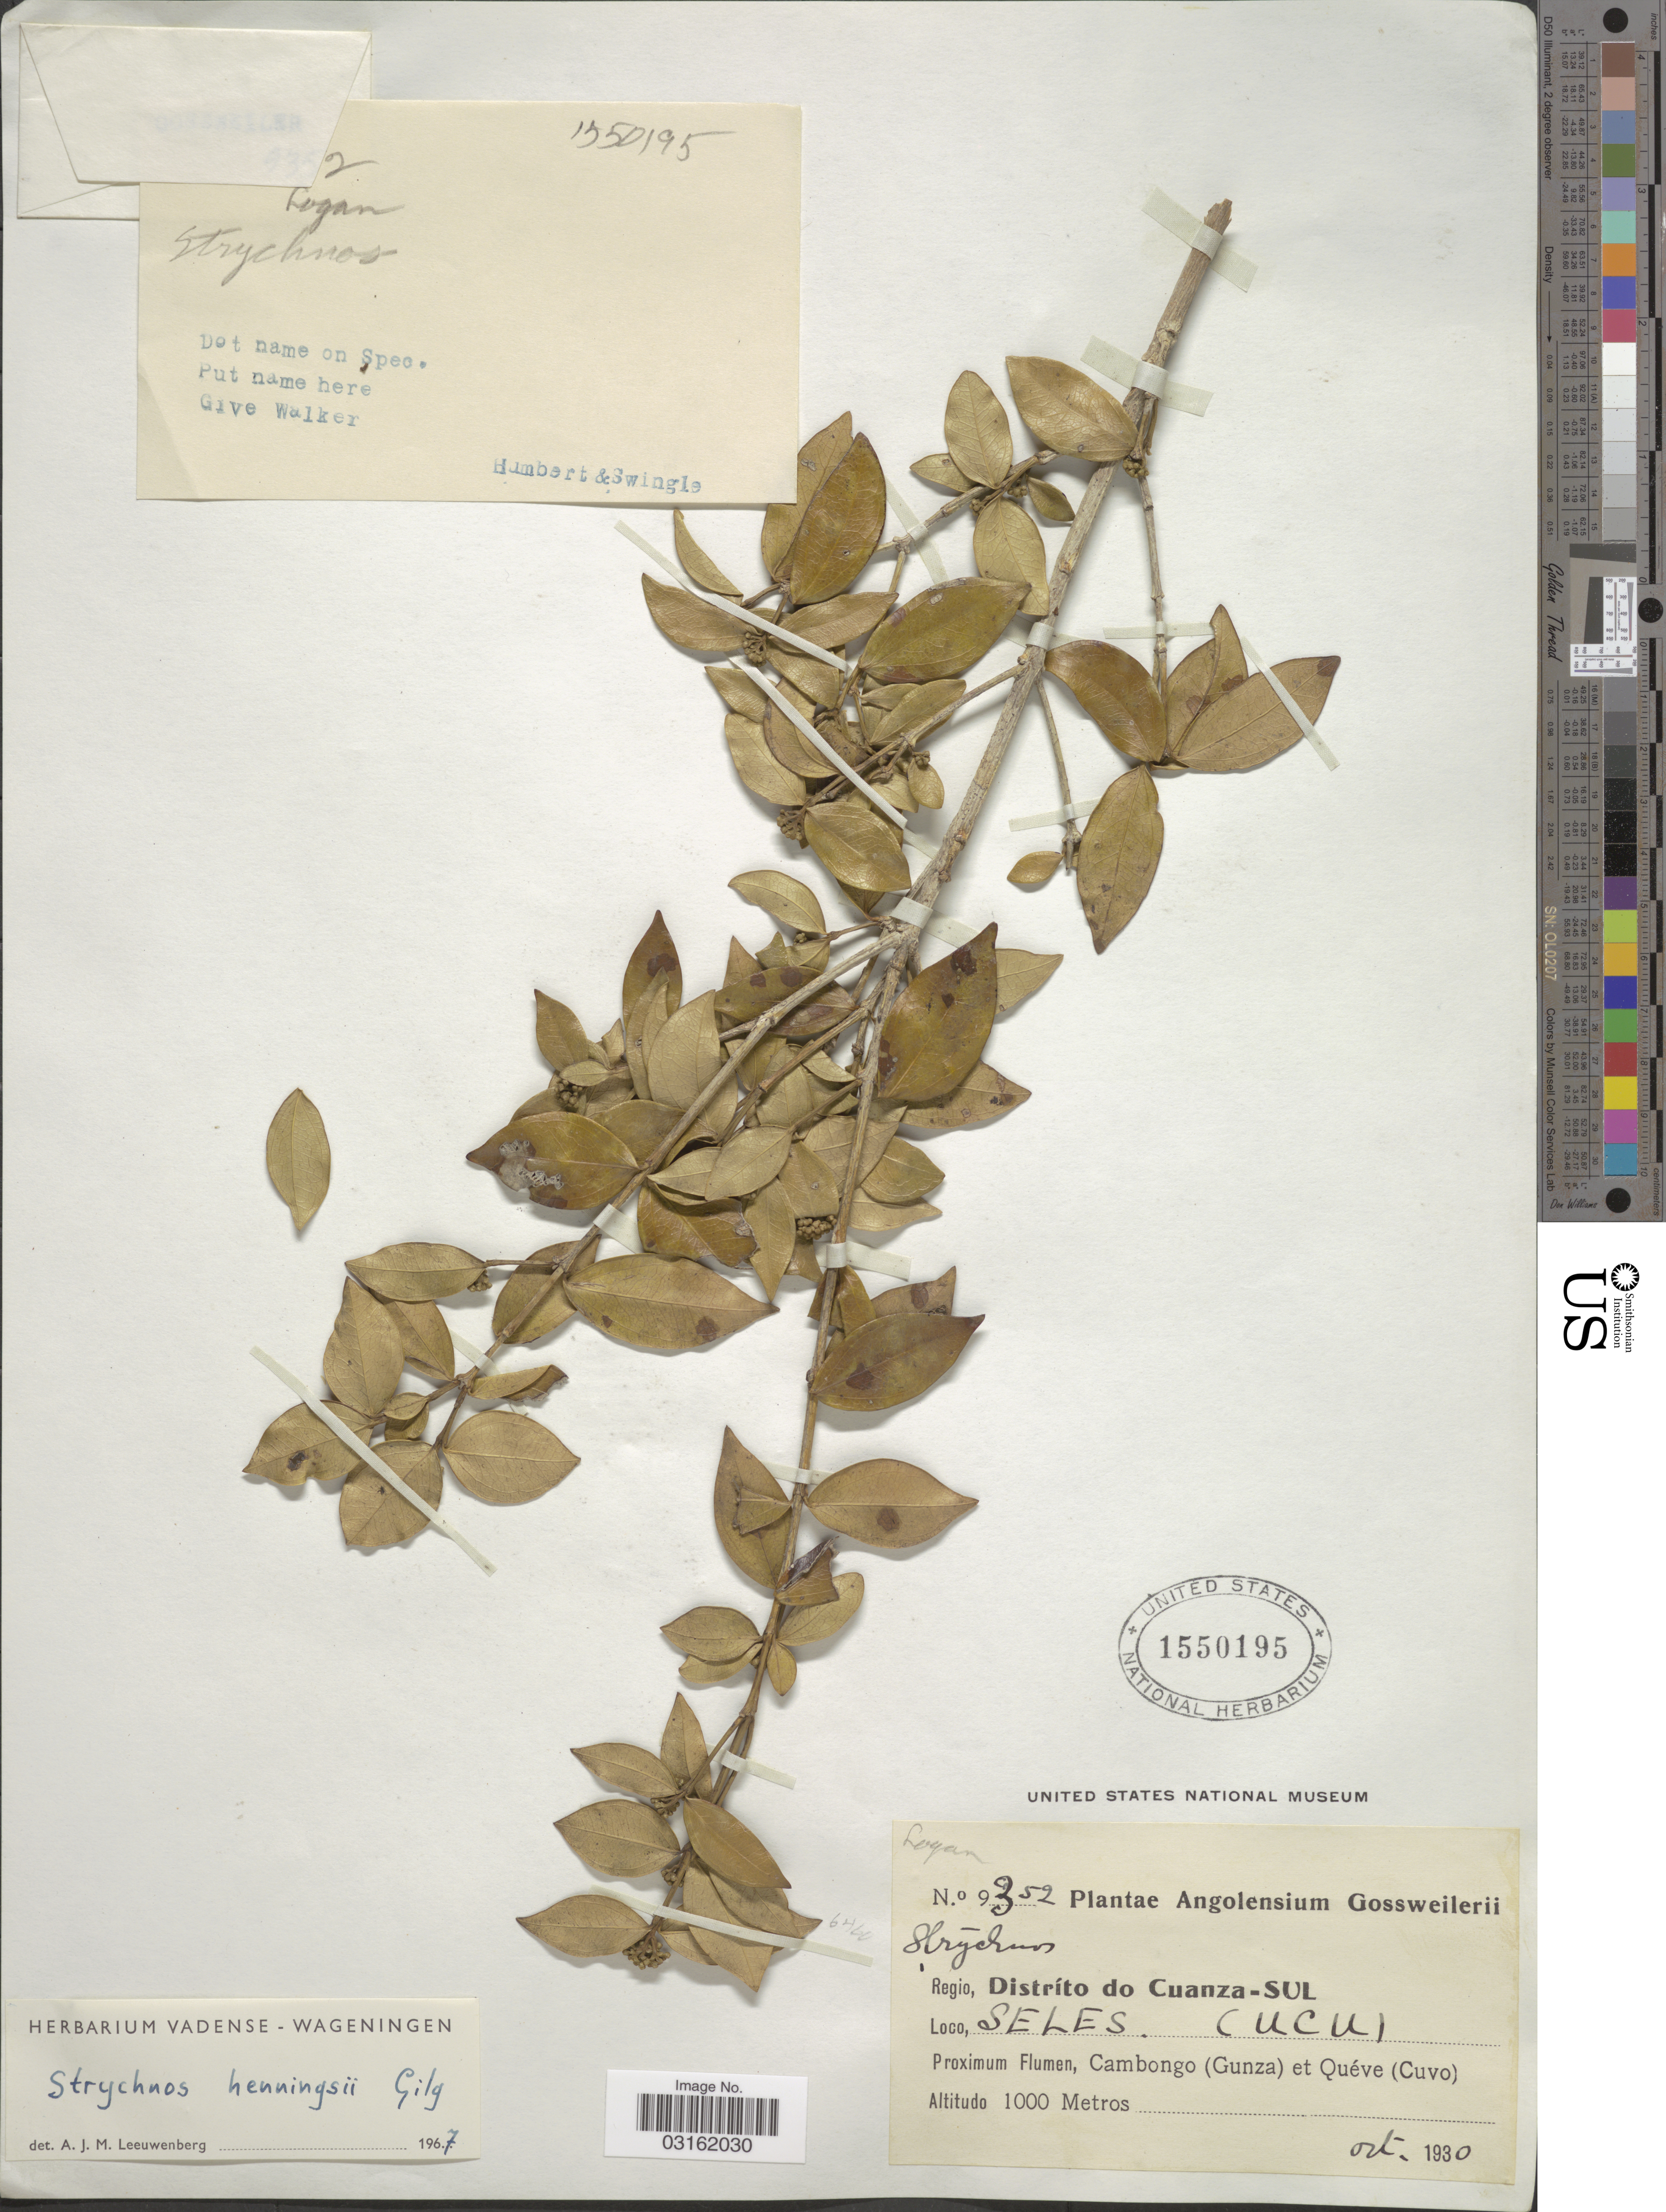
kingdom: Plantae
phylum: Tracheophyta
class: Magnoliopsida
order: Gentianales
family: Loganiaceae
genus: Strychnos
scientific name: Strychnos henningsii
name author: Gilg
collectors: -. Gossweiler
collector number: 9352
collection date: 1930-10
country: Angola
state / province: Cuanza Sul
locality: Regio, Distríto do Cuanza-Sul, Seles. (Ucu), Proximum Flumen, Cambongo (Gunza) et Quéve (Cuvo).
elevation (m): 1000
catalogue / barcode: US 1550195